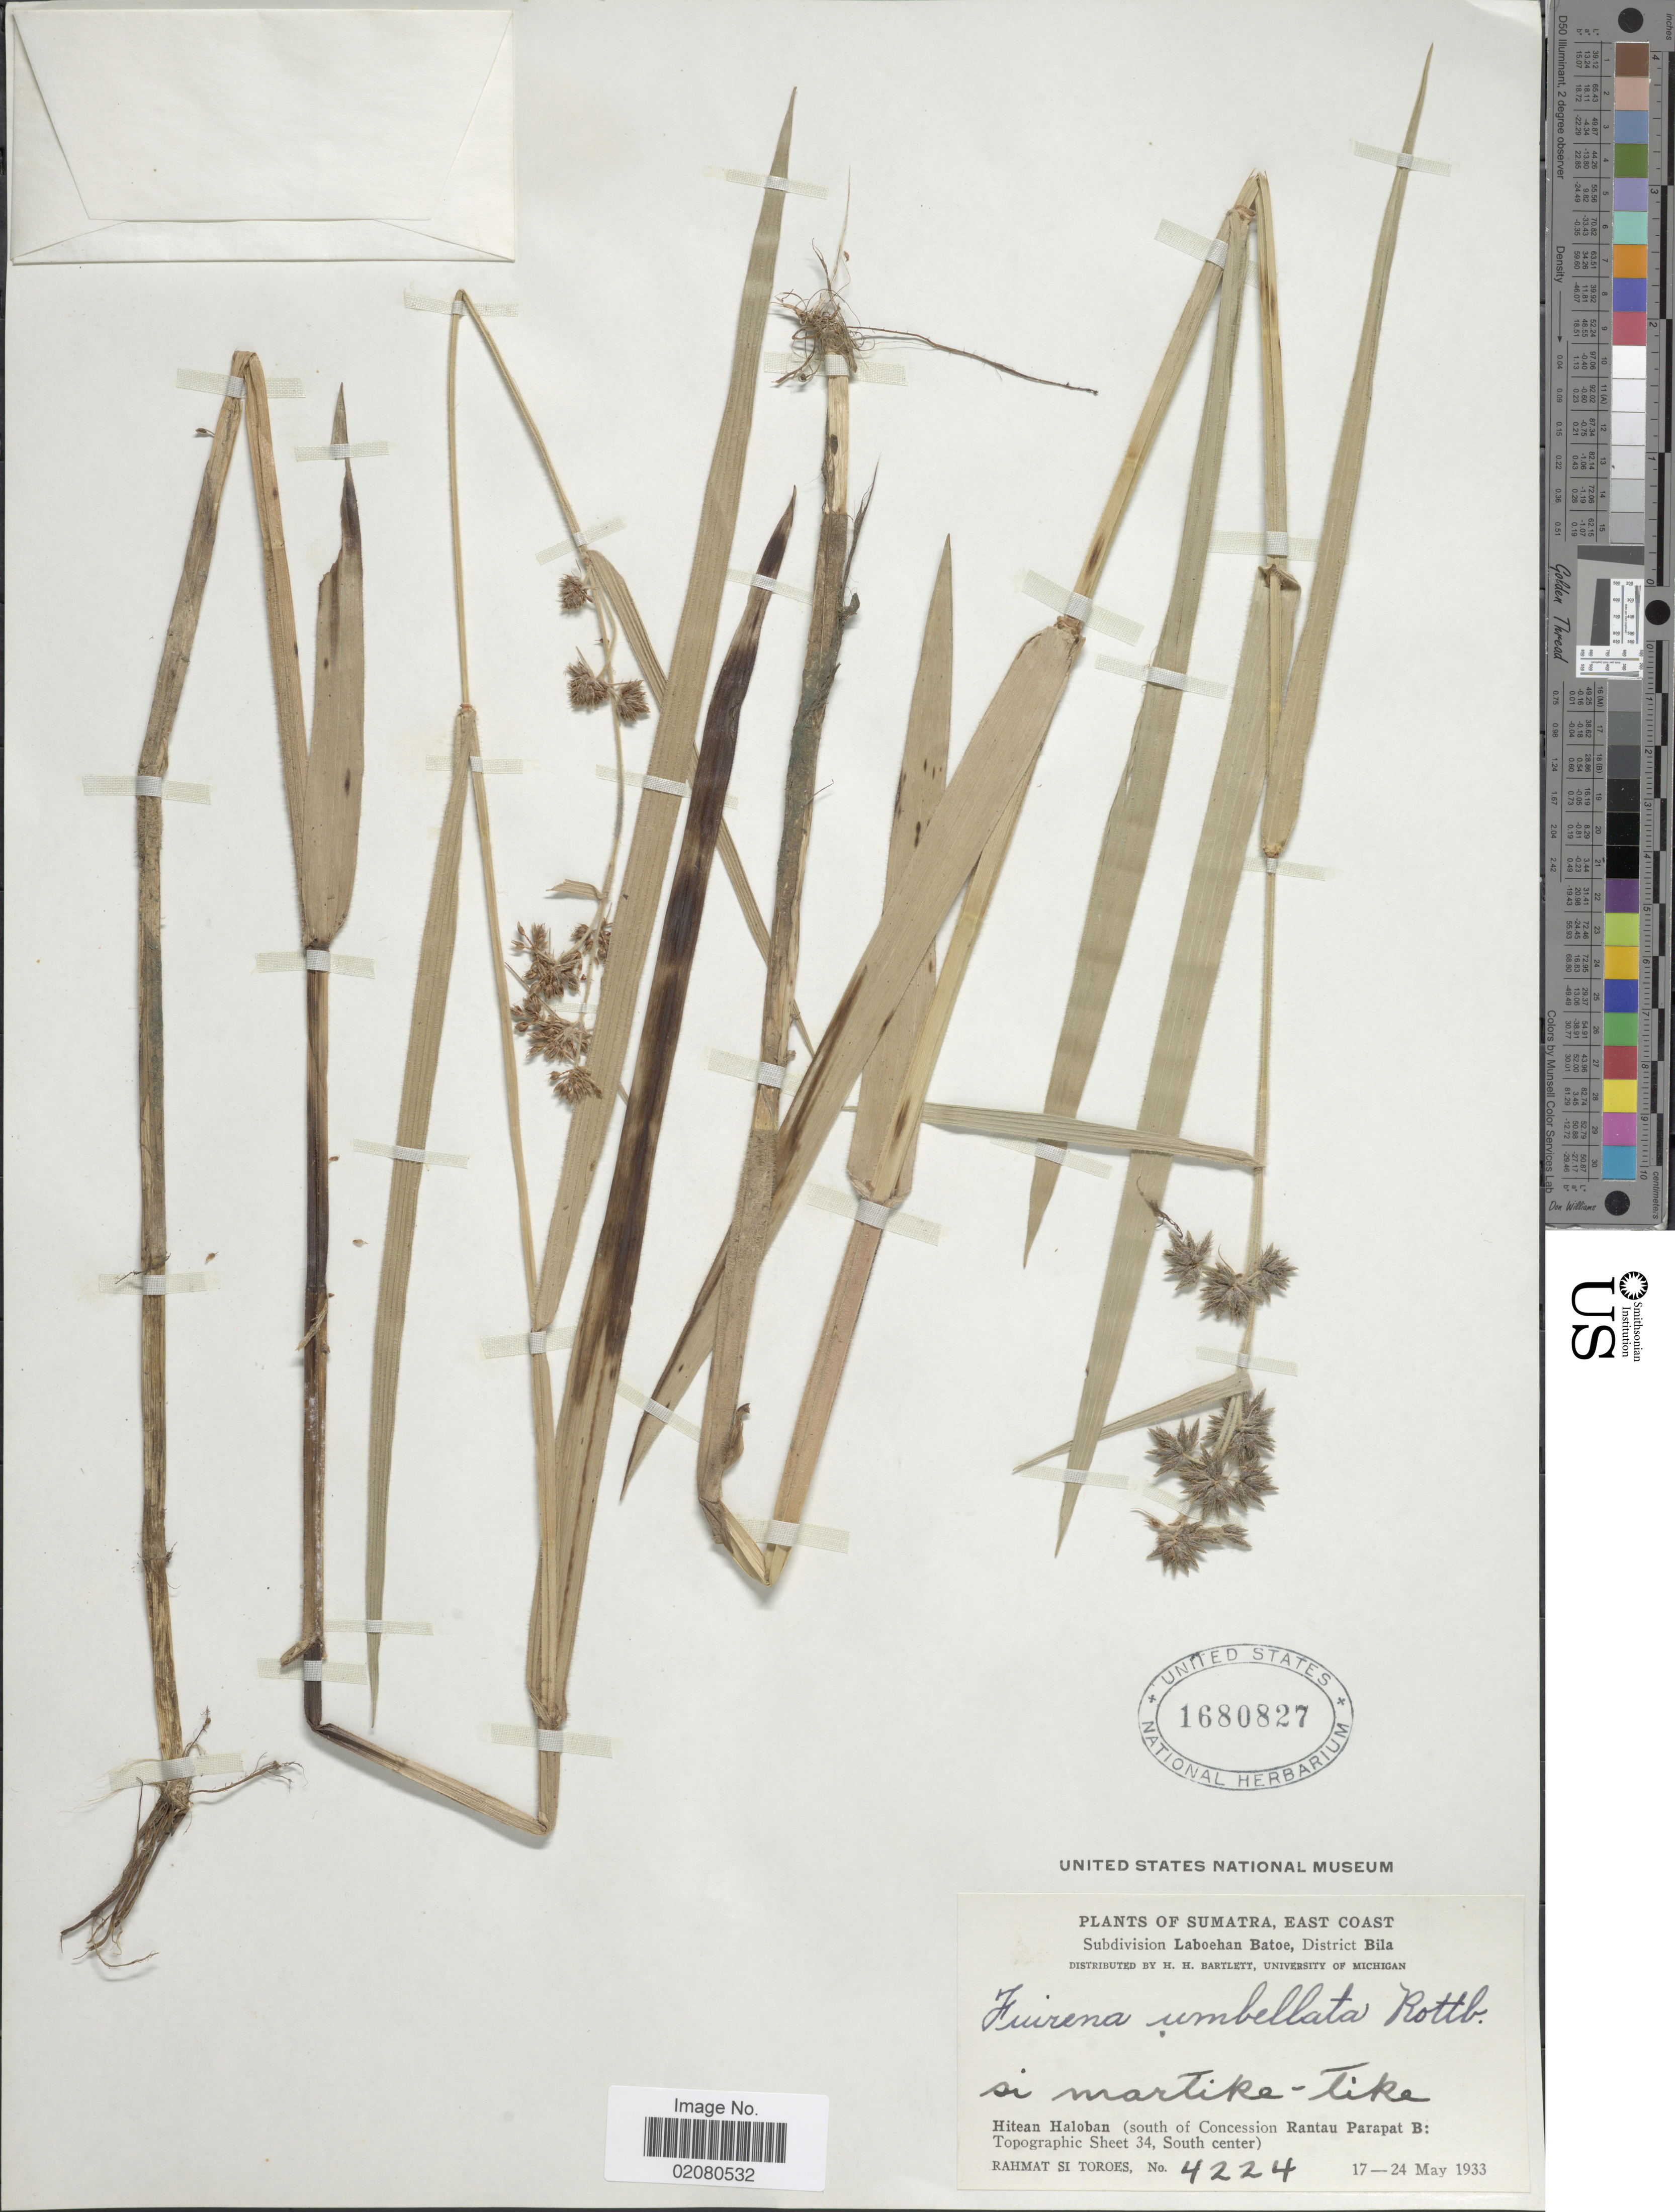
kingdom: Plantae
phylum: Tracheophyta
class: Liliopsida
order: Poales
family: Cyperaceae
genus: Fuirena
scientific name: Fuirena umbellata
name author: Rottb.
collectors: Rahmat Si Boeea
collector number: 4224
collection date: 1933-05-17/1933-05-24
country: Indonesia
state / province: Sumatra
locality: East Coast, si martike-tike, Hitean Haloban (south of Concession Rantau Parapat B: topographic Sheet 34, South center).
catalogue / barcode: US 1680827